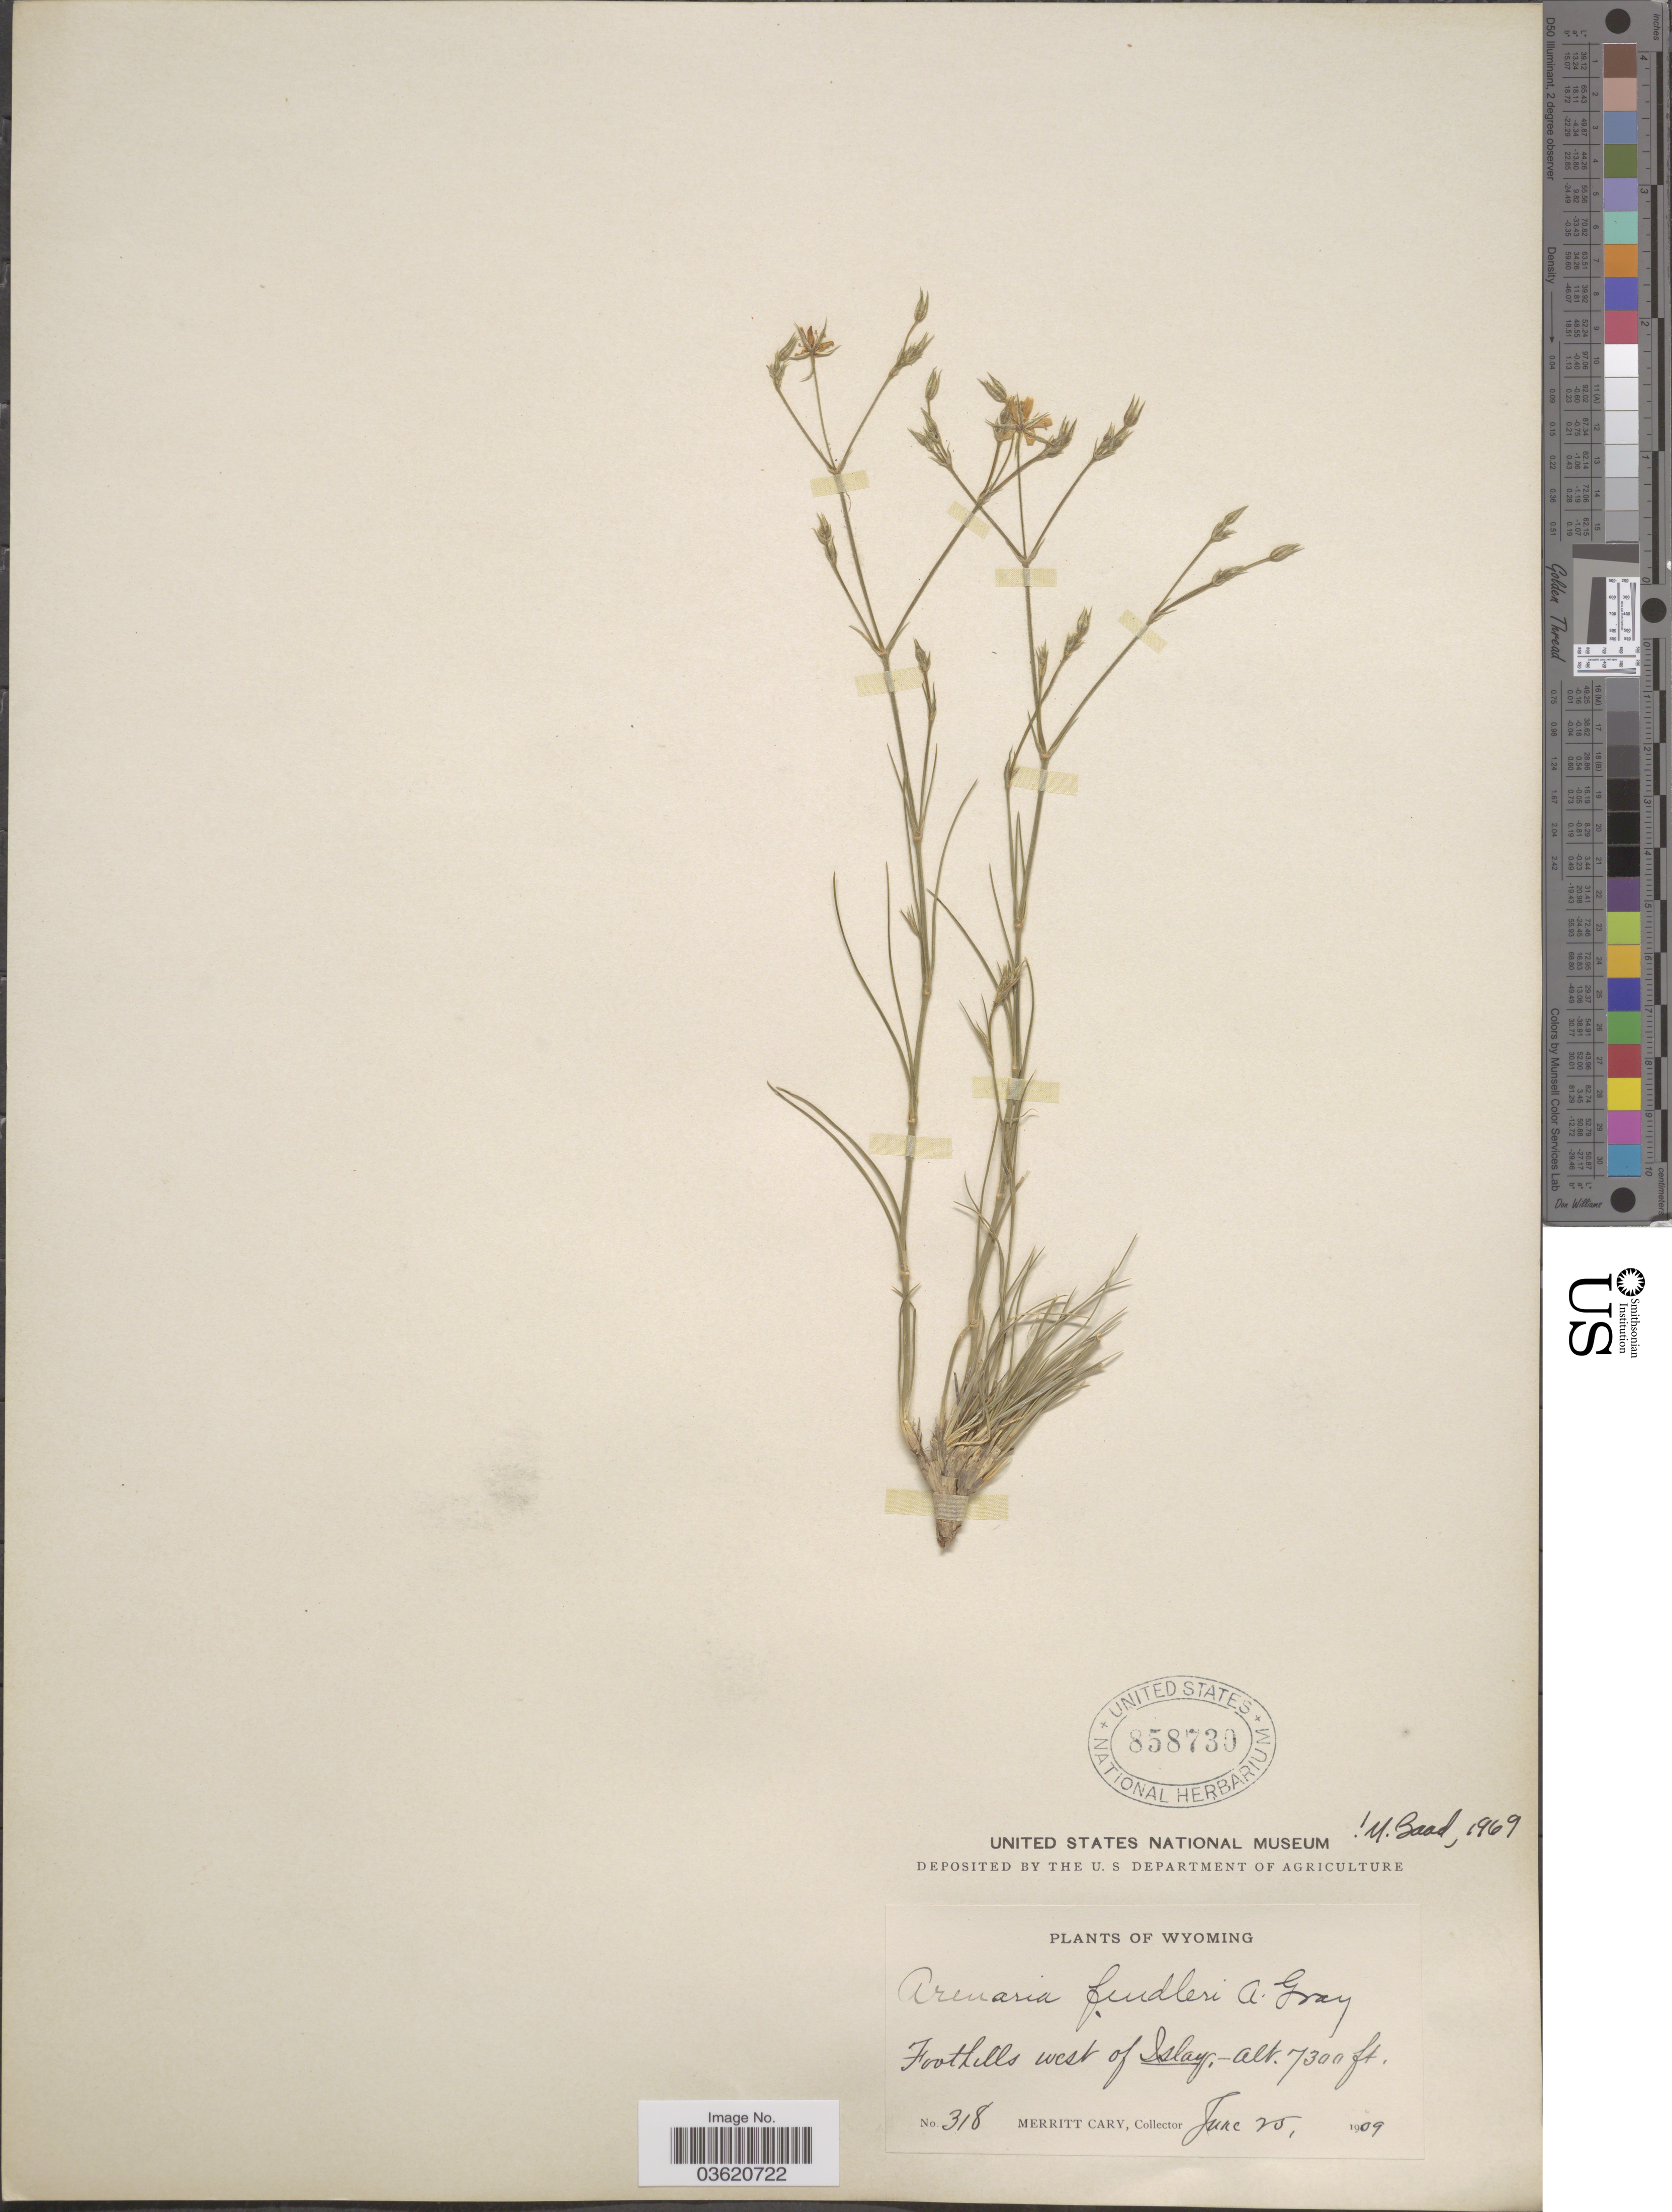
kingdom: Plantae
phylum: Tracheophyta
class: Magnoliopsida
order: Caryophyllales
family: Caryophyllaceae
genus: Eremogone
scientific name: Eremogone fendleri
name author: (A. Gray) Ikonn.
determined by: U.S. National Herbarium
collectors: M. Cary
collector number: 318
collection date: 1909-06-25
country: United States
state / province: Wyoming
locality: Foothills west of Islay.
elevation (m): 2225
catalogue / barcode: US 858730